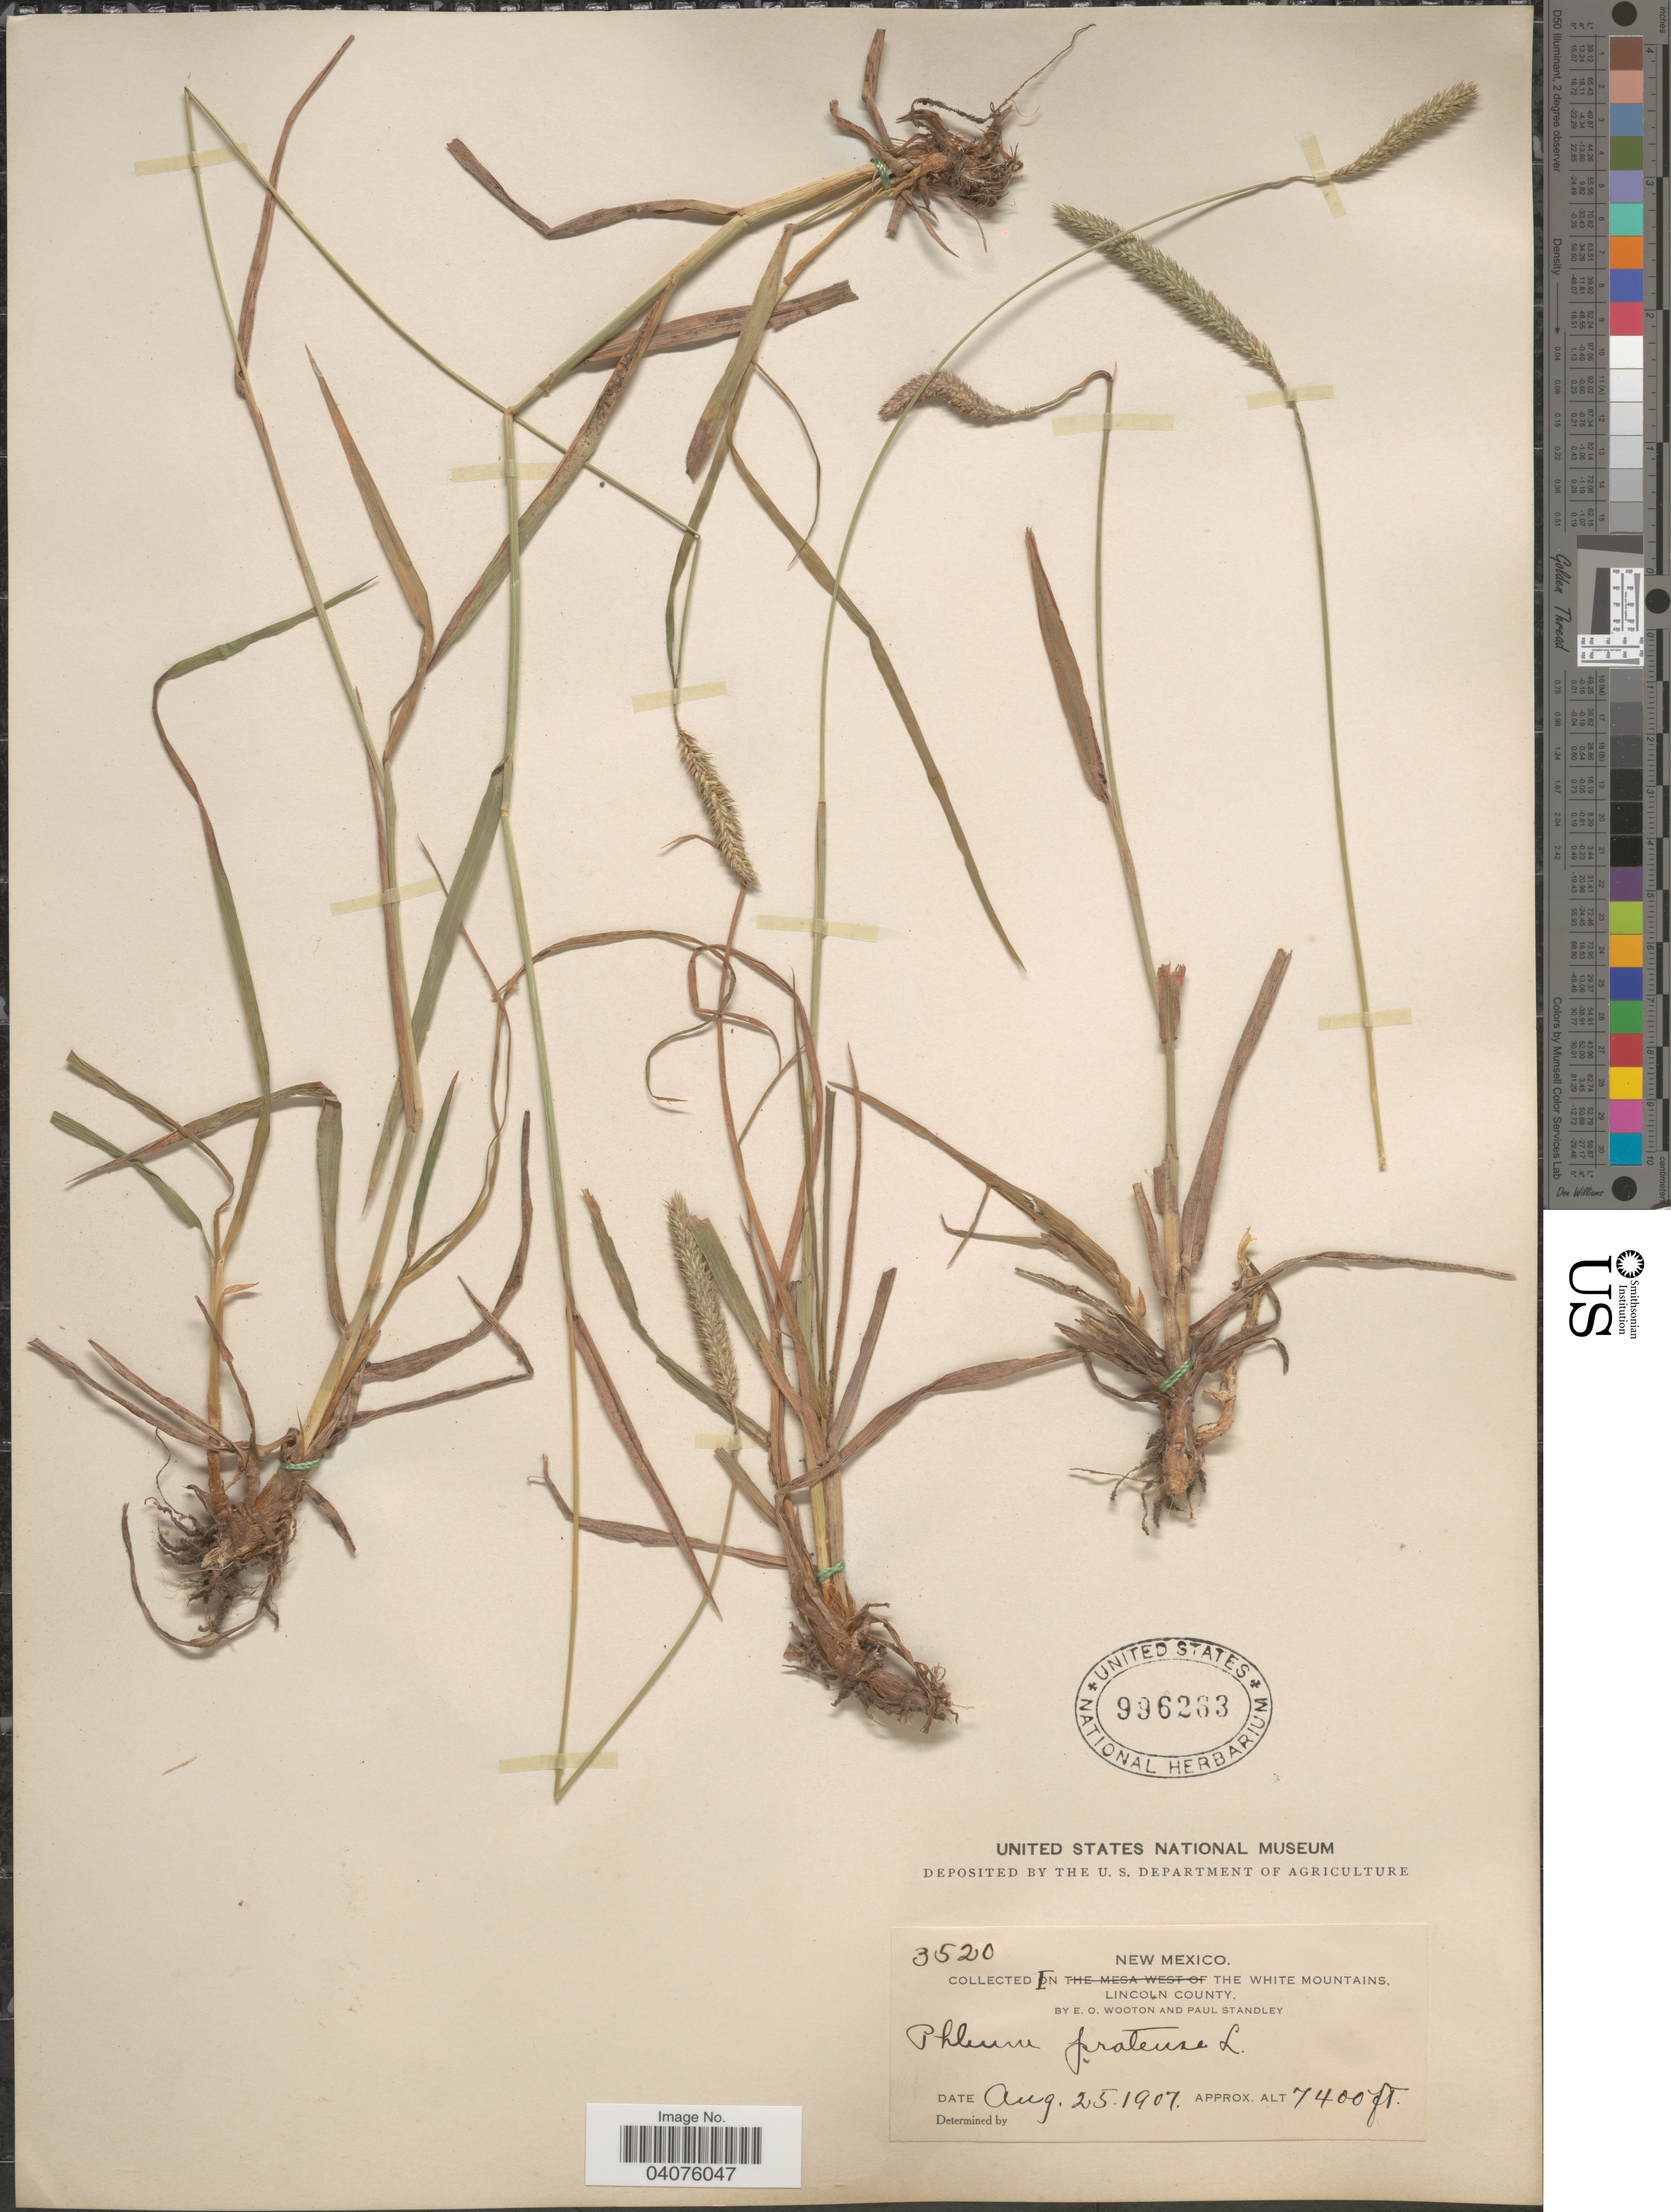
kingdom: Plantae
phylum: Tracheophyta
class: Liliopsida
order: Poales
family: Poaceae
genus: Phleum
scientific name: Phleum pratense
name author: L.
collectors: E. O. Wooton & P. C. Standley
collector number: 3520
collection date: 1907-08-25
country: United States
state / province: New Mexico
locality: In the White Mountains. Lincoln County.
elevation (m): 2256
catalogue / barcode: US 996263